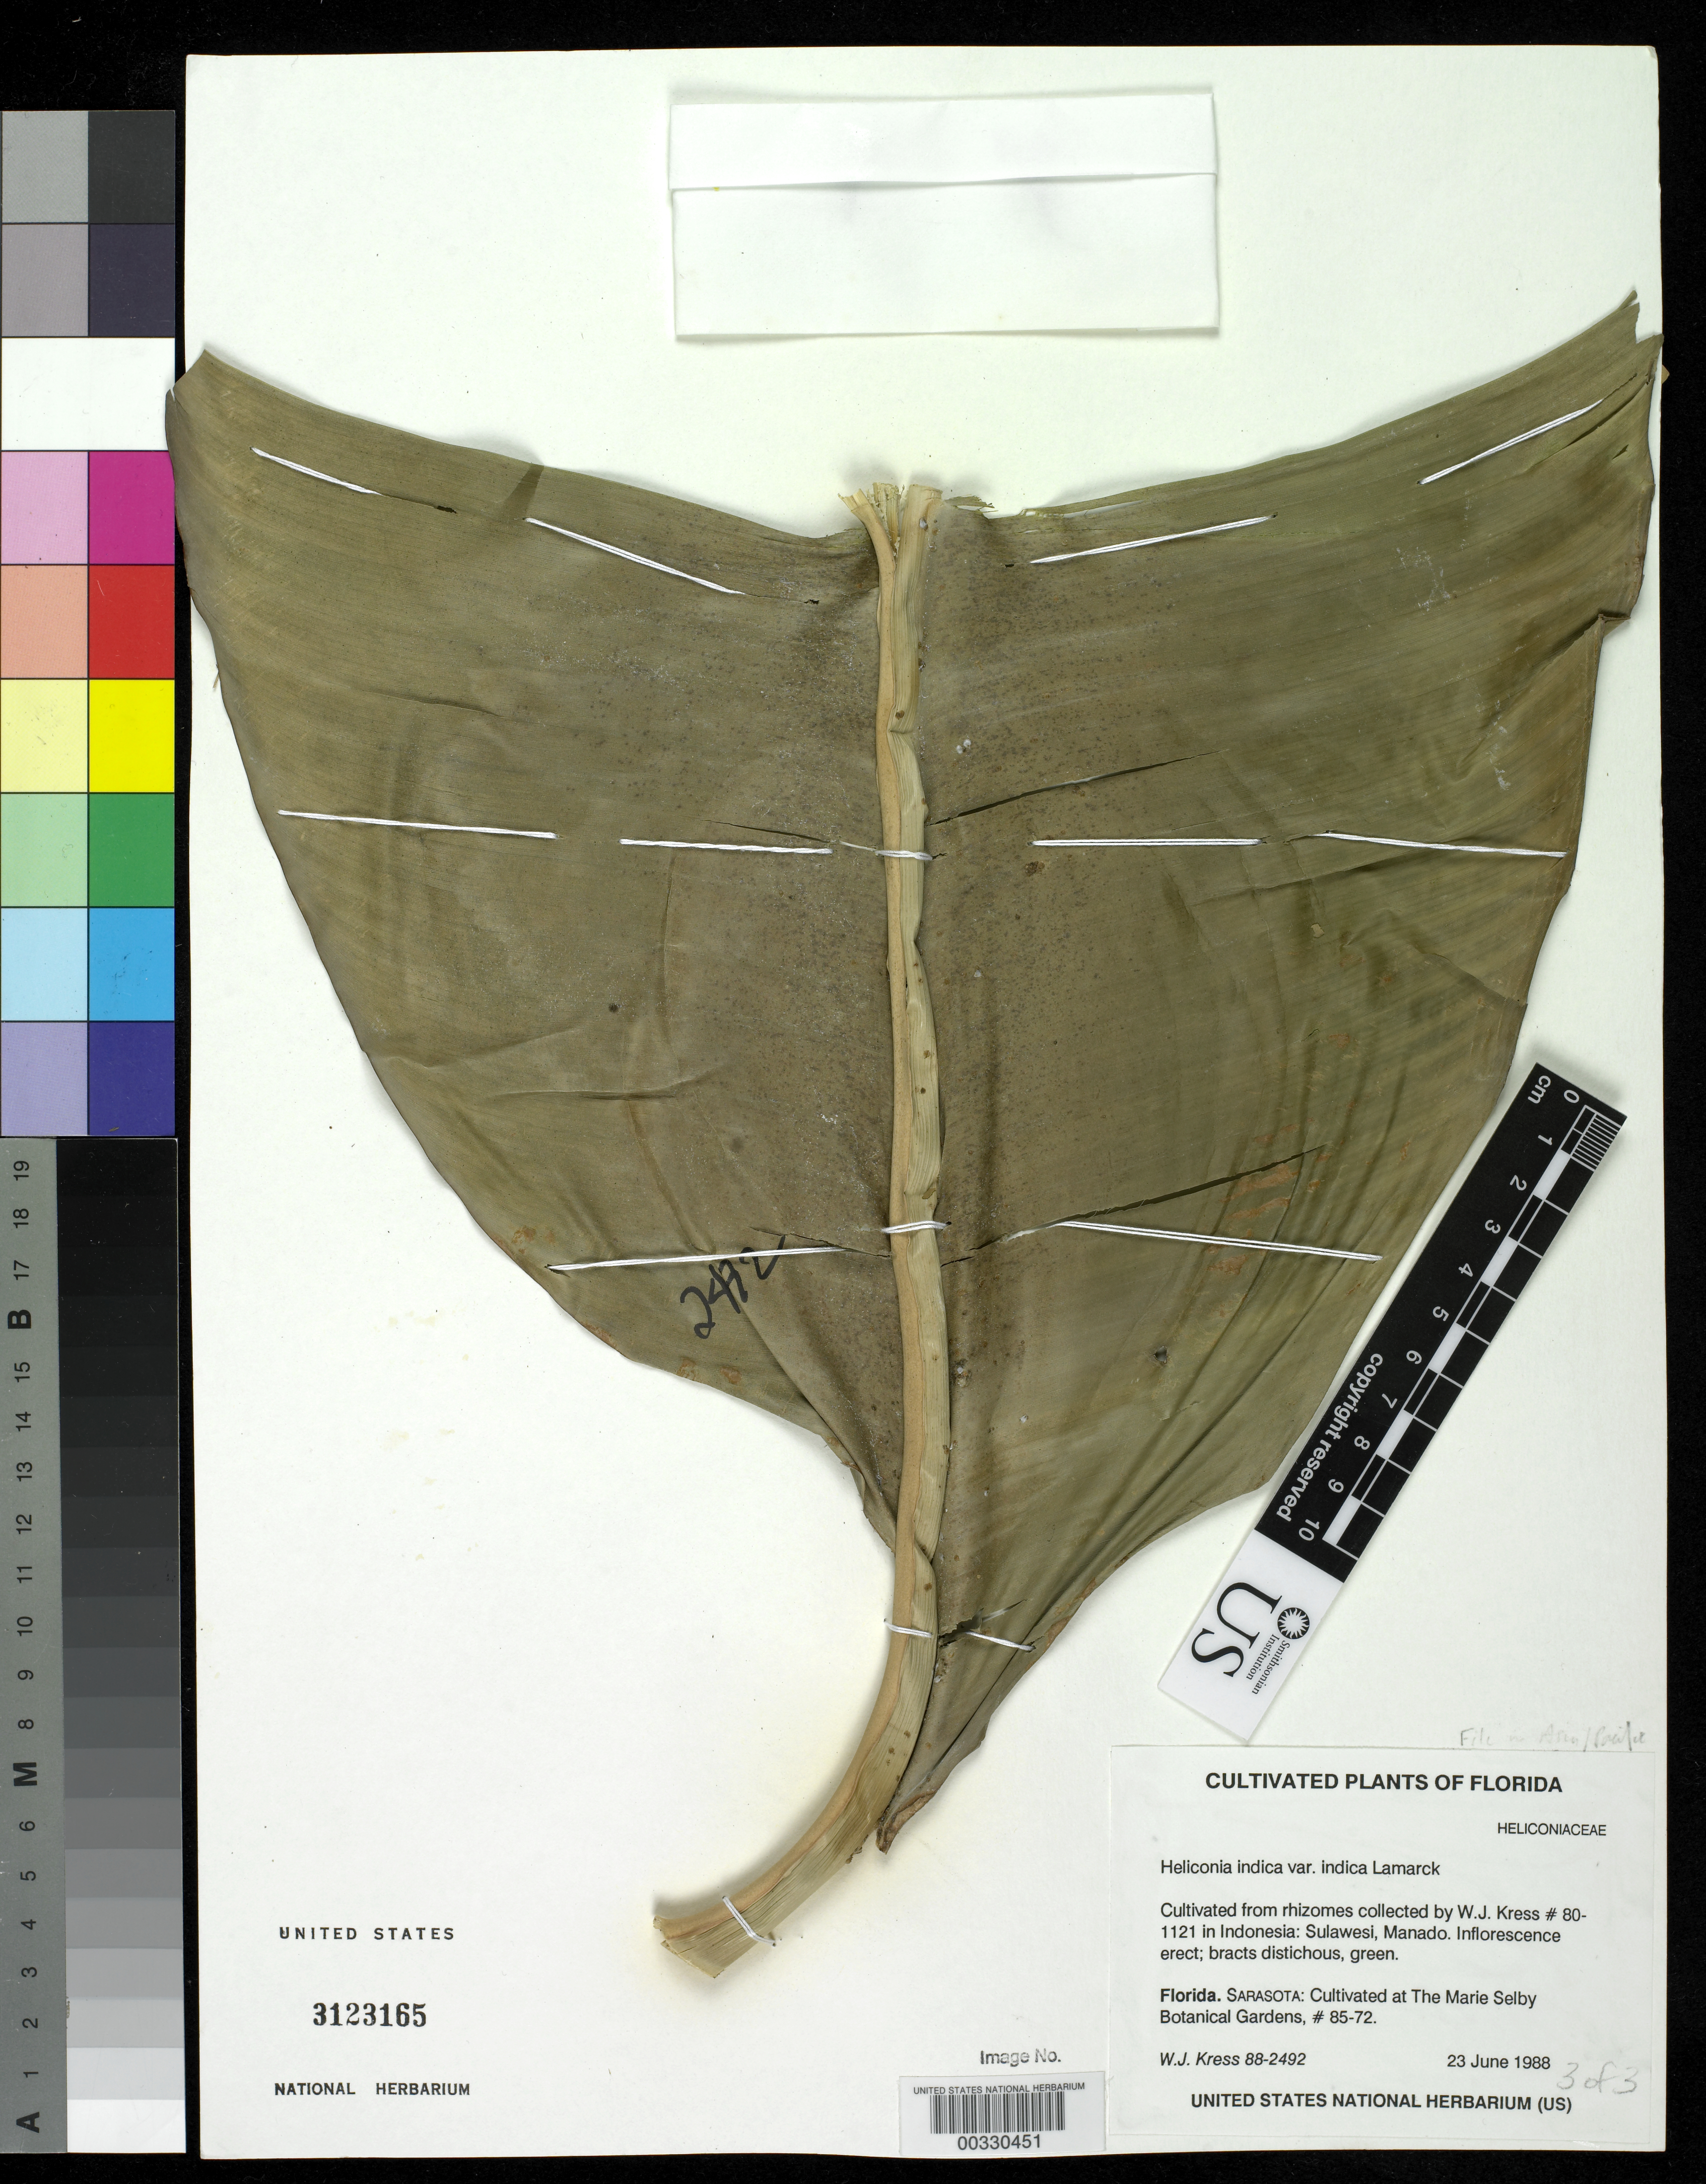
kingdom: Plantae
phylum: Tracheophyta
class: Liliopsida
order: Zingiberales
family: Heliconiaceae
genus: Heliconia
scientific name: Heliconia indica var. indica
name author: Lam.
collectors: W. J. Kress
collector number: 88-2492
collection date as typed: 23 Jun 1988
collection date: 1988-06-23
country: Indonesia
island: Celebes Island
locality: Sulawesi, manado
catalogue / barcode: US 3123165